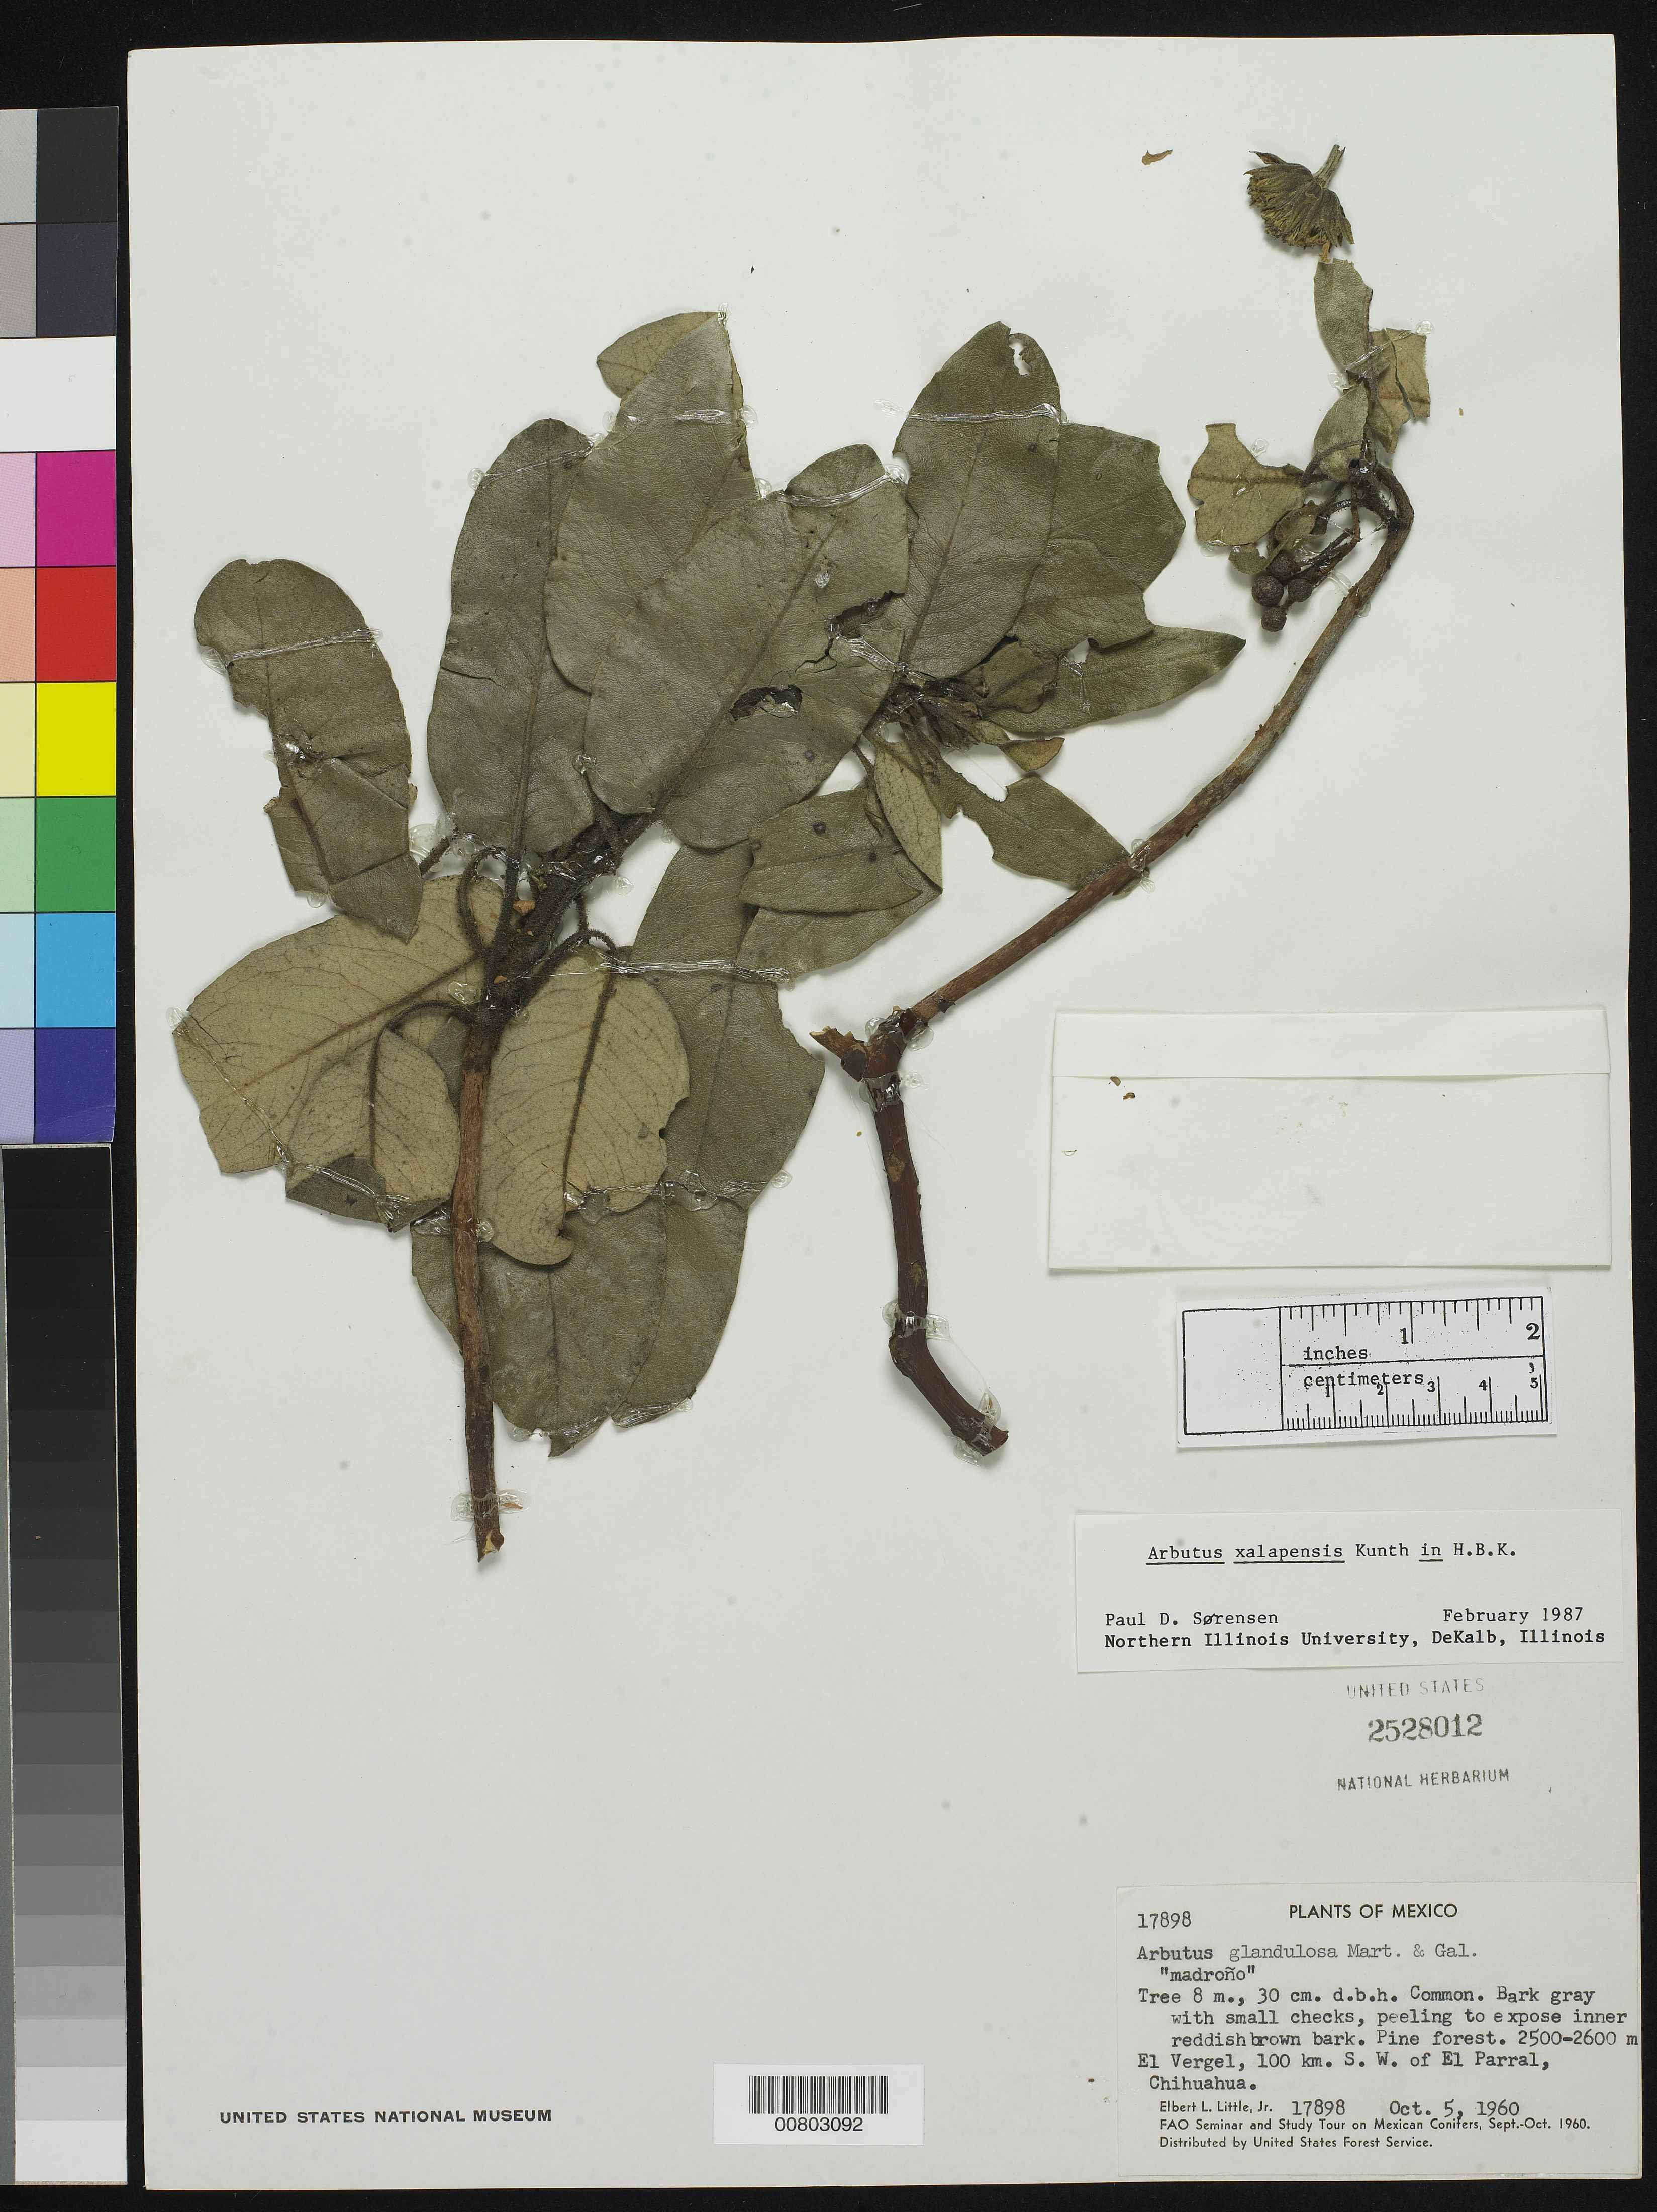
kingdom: Plantae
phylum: Tracheophyta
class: Magnoliopsida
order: Ericales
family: Ericaceae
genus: Arbutus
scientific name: Arbutus xalapensis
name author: Kunth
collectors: E. L. Little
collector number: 17898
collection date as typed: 05 Oct 1960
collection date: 1960-10-05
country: Mexico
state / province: Chihuahua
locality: El Vergel, 100 km. SW of El Parral, Chihuahua.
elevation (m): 2600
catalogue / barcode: US 2528012